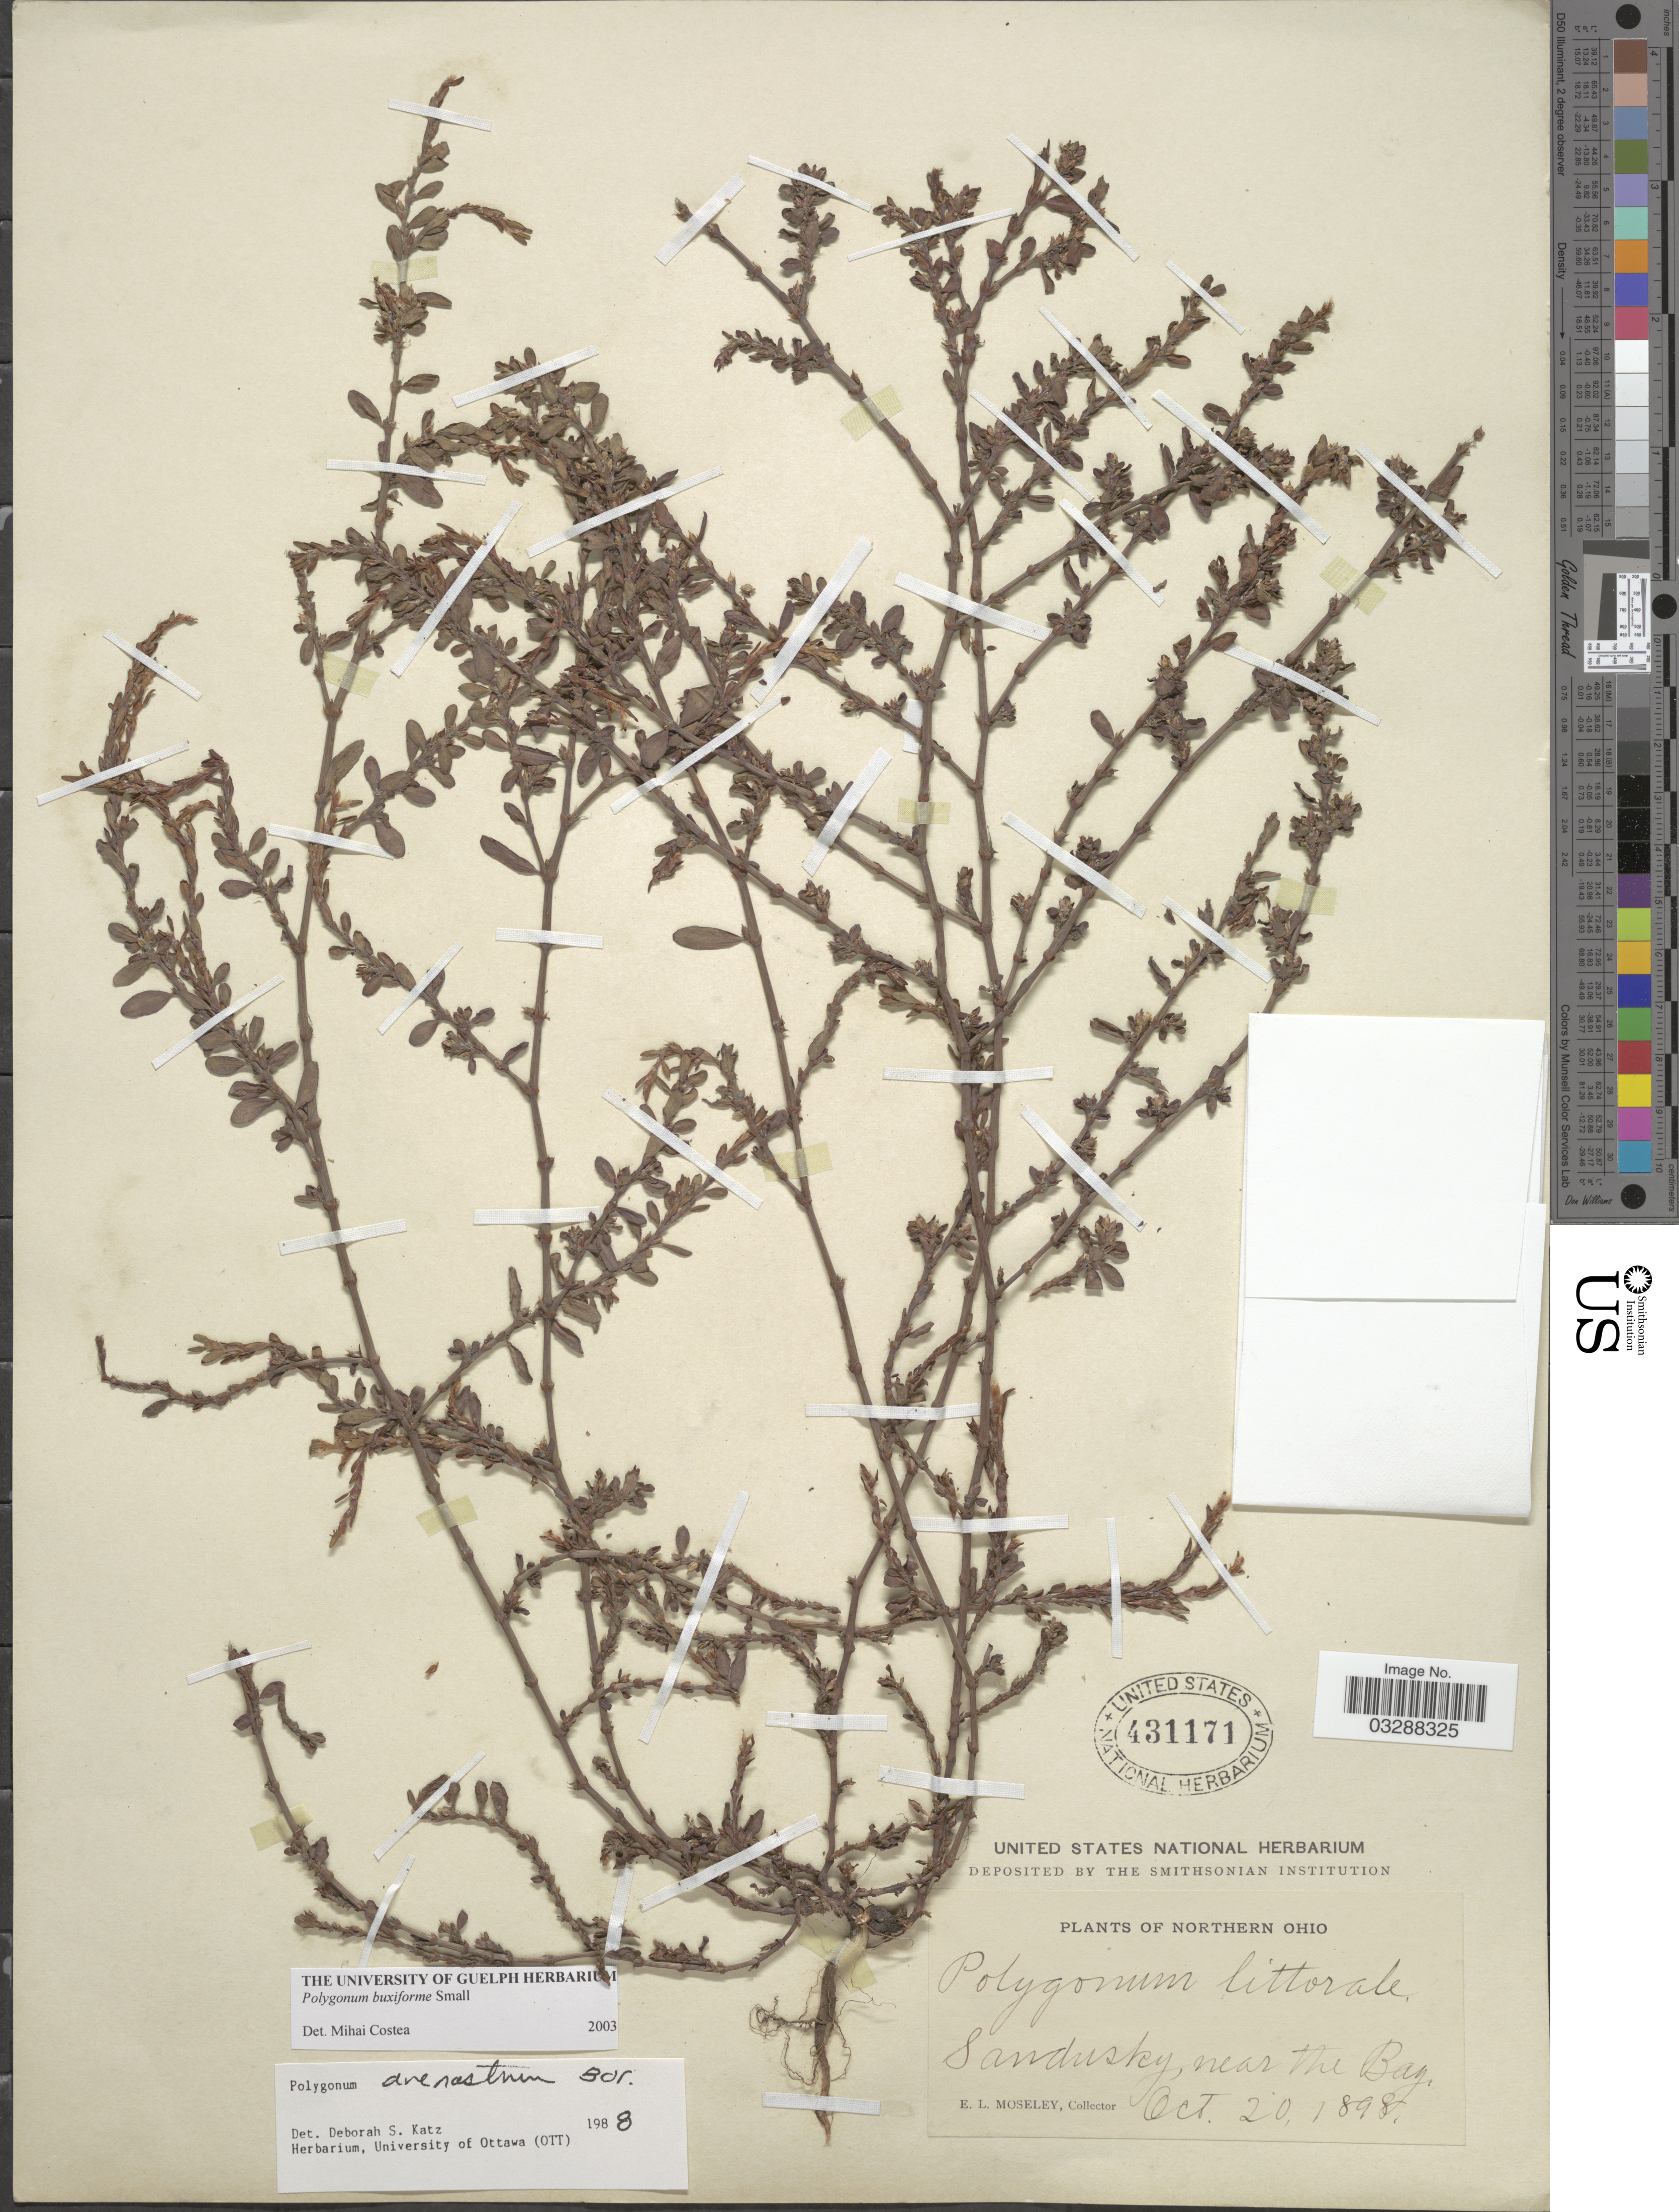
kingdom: Plantae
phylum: Tracheophyta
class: Magnoliopsida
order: Caryophyllales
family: Polygonaceae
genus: Polygonum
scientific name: Polygonum buxiforme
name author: Small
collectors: E. Moseley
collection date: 1898-10-20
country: United States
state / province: Ohio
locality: Northern Ohio, Sandusky, near the Bay.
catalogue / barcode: US 431171